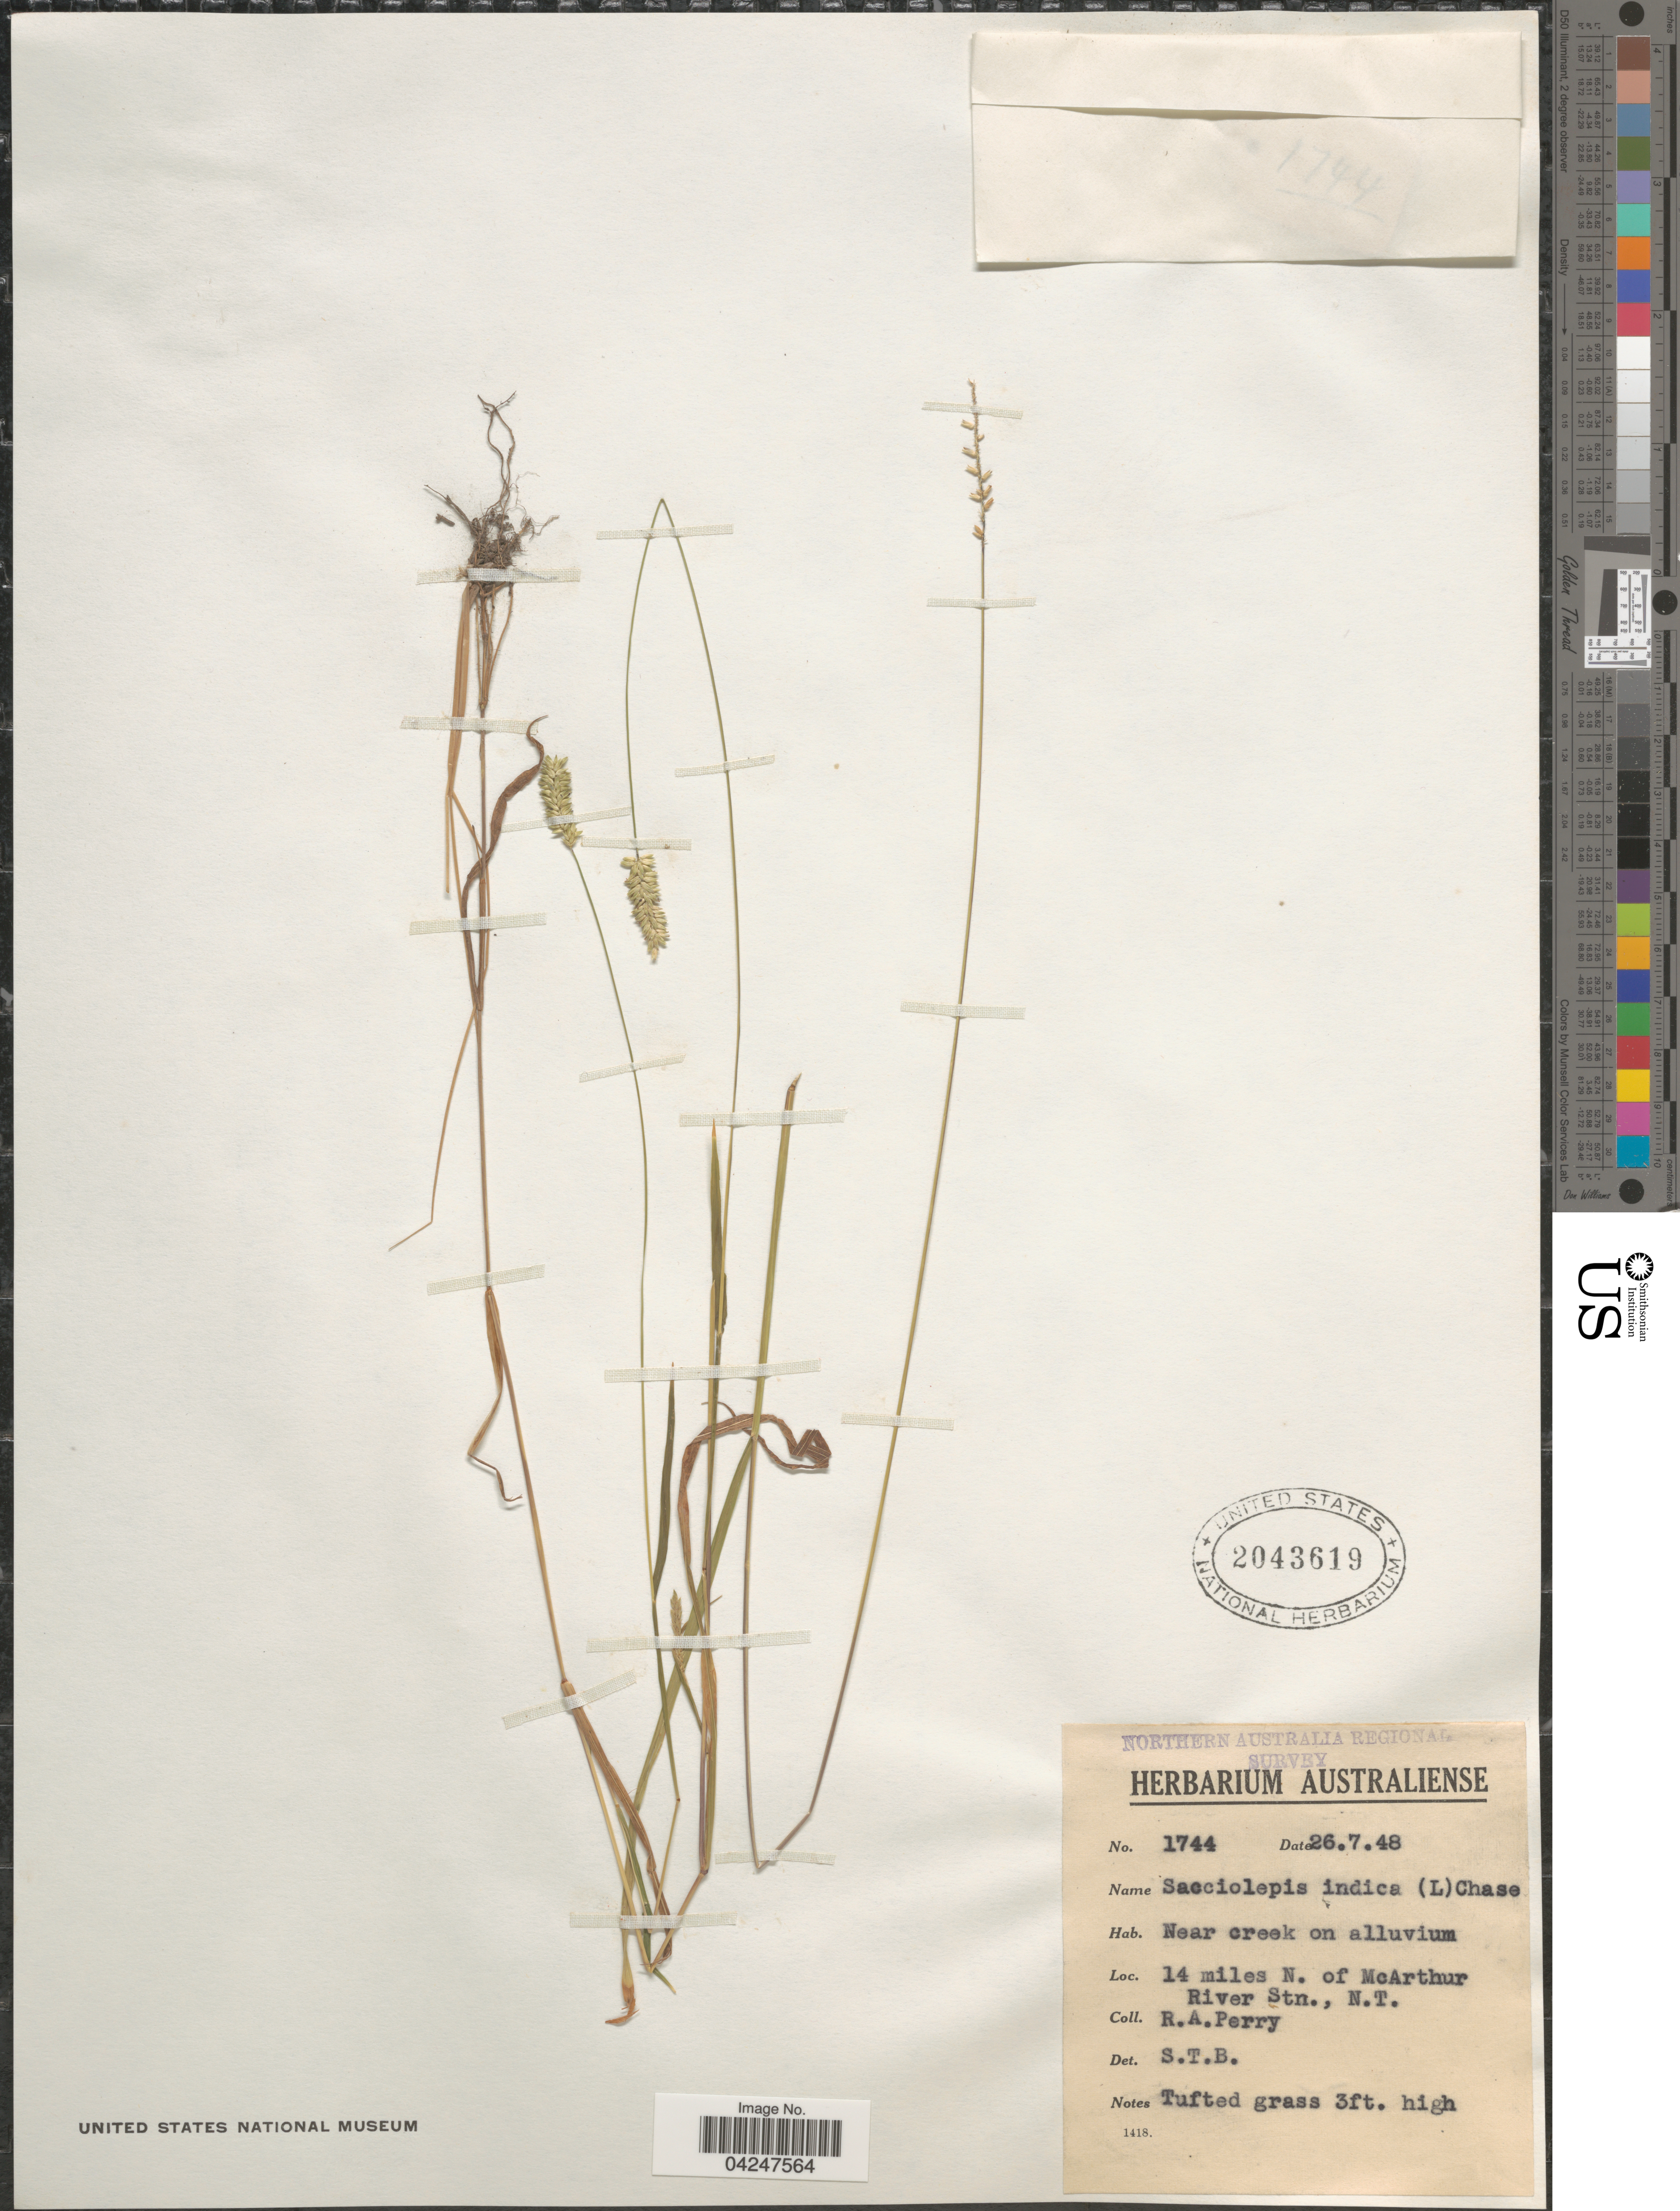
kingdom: Plantae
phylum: Tracheophyta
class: Liliopsida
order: Poales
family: Poaceae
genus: Sacciolepis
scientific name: Sacciolepis indica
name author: (L.) Chase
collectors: Perry, R. A.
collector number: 1744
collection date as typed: Transcribed d/m/y: 26/7/48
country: Australia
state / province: Northern Territory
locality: Northern Australia Regional Survey. Near creek on alluvium. 14 miles N. of McArthur River Stn., N.T.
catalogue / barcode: US 2043619